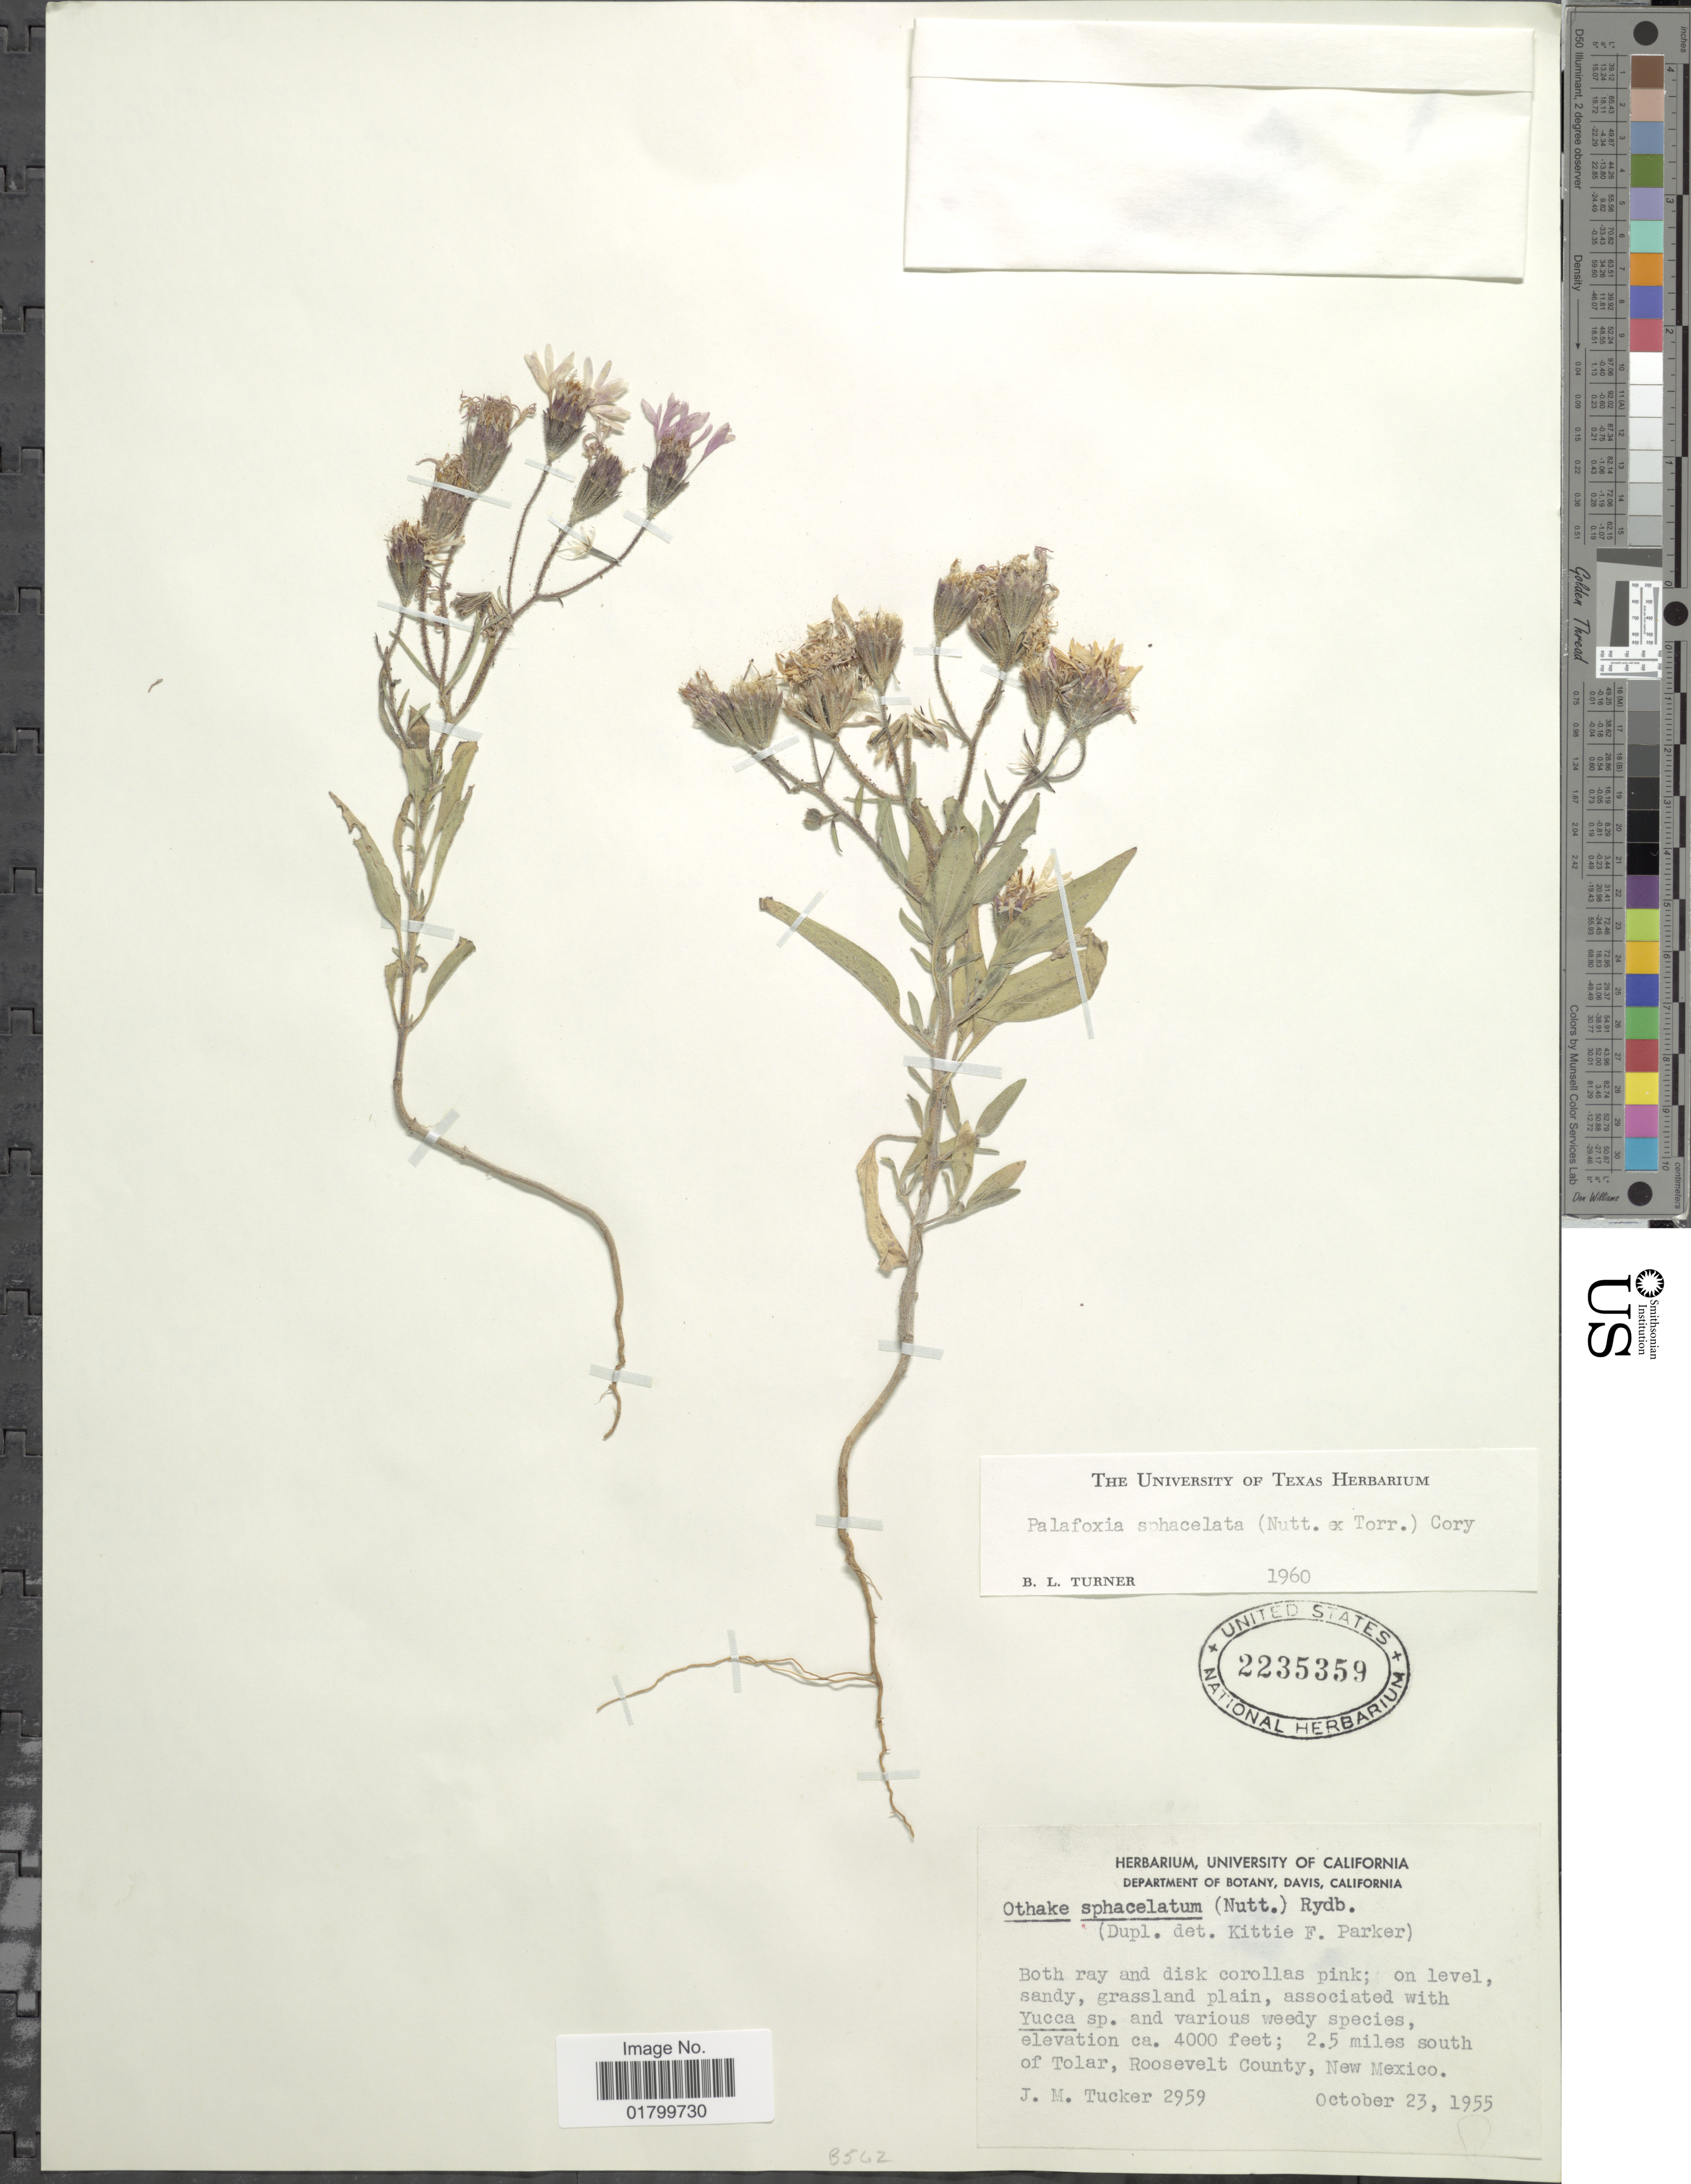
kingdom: Plantae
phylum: Tracheophyta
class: Magnoliopsida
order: Asterales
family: Asteraceae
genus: Palafoxia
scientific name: Palafoxia sphacelata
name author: (Nutt. ex Torr.) Cory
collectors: J. M. Tucker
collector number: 2959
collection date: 1955-10-23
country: United States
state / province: New Mexico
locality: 2.5 miles south of Tolar, Roosevelt County, New Mexico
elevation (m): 1219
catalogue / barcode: US 2235359